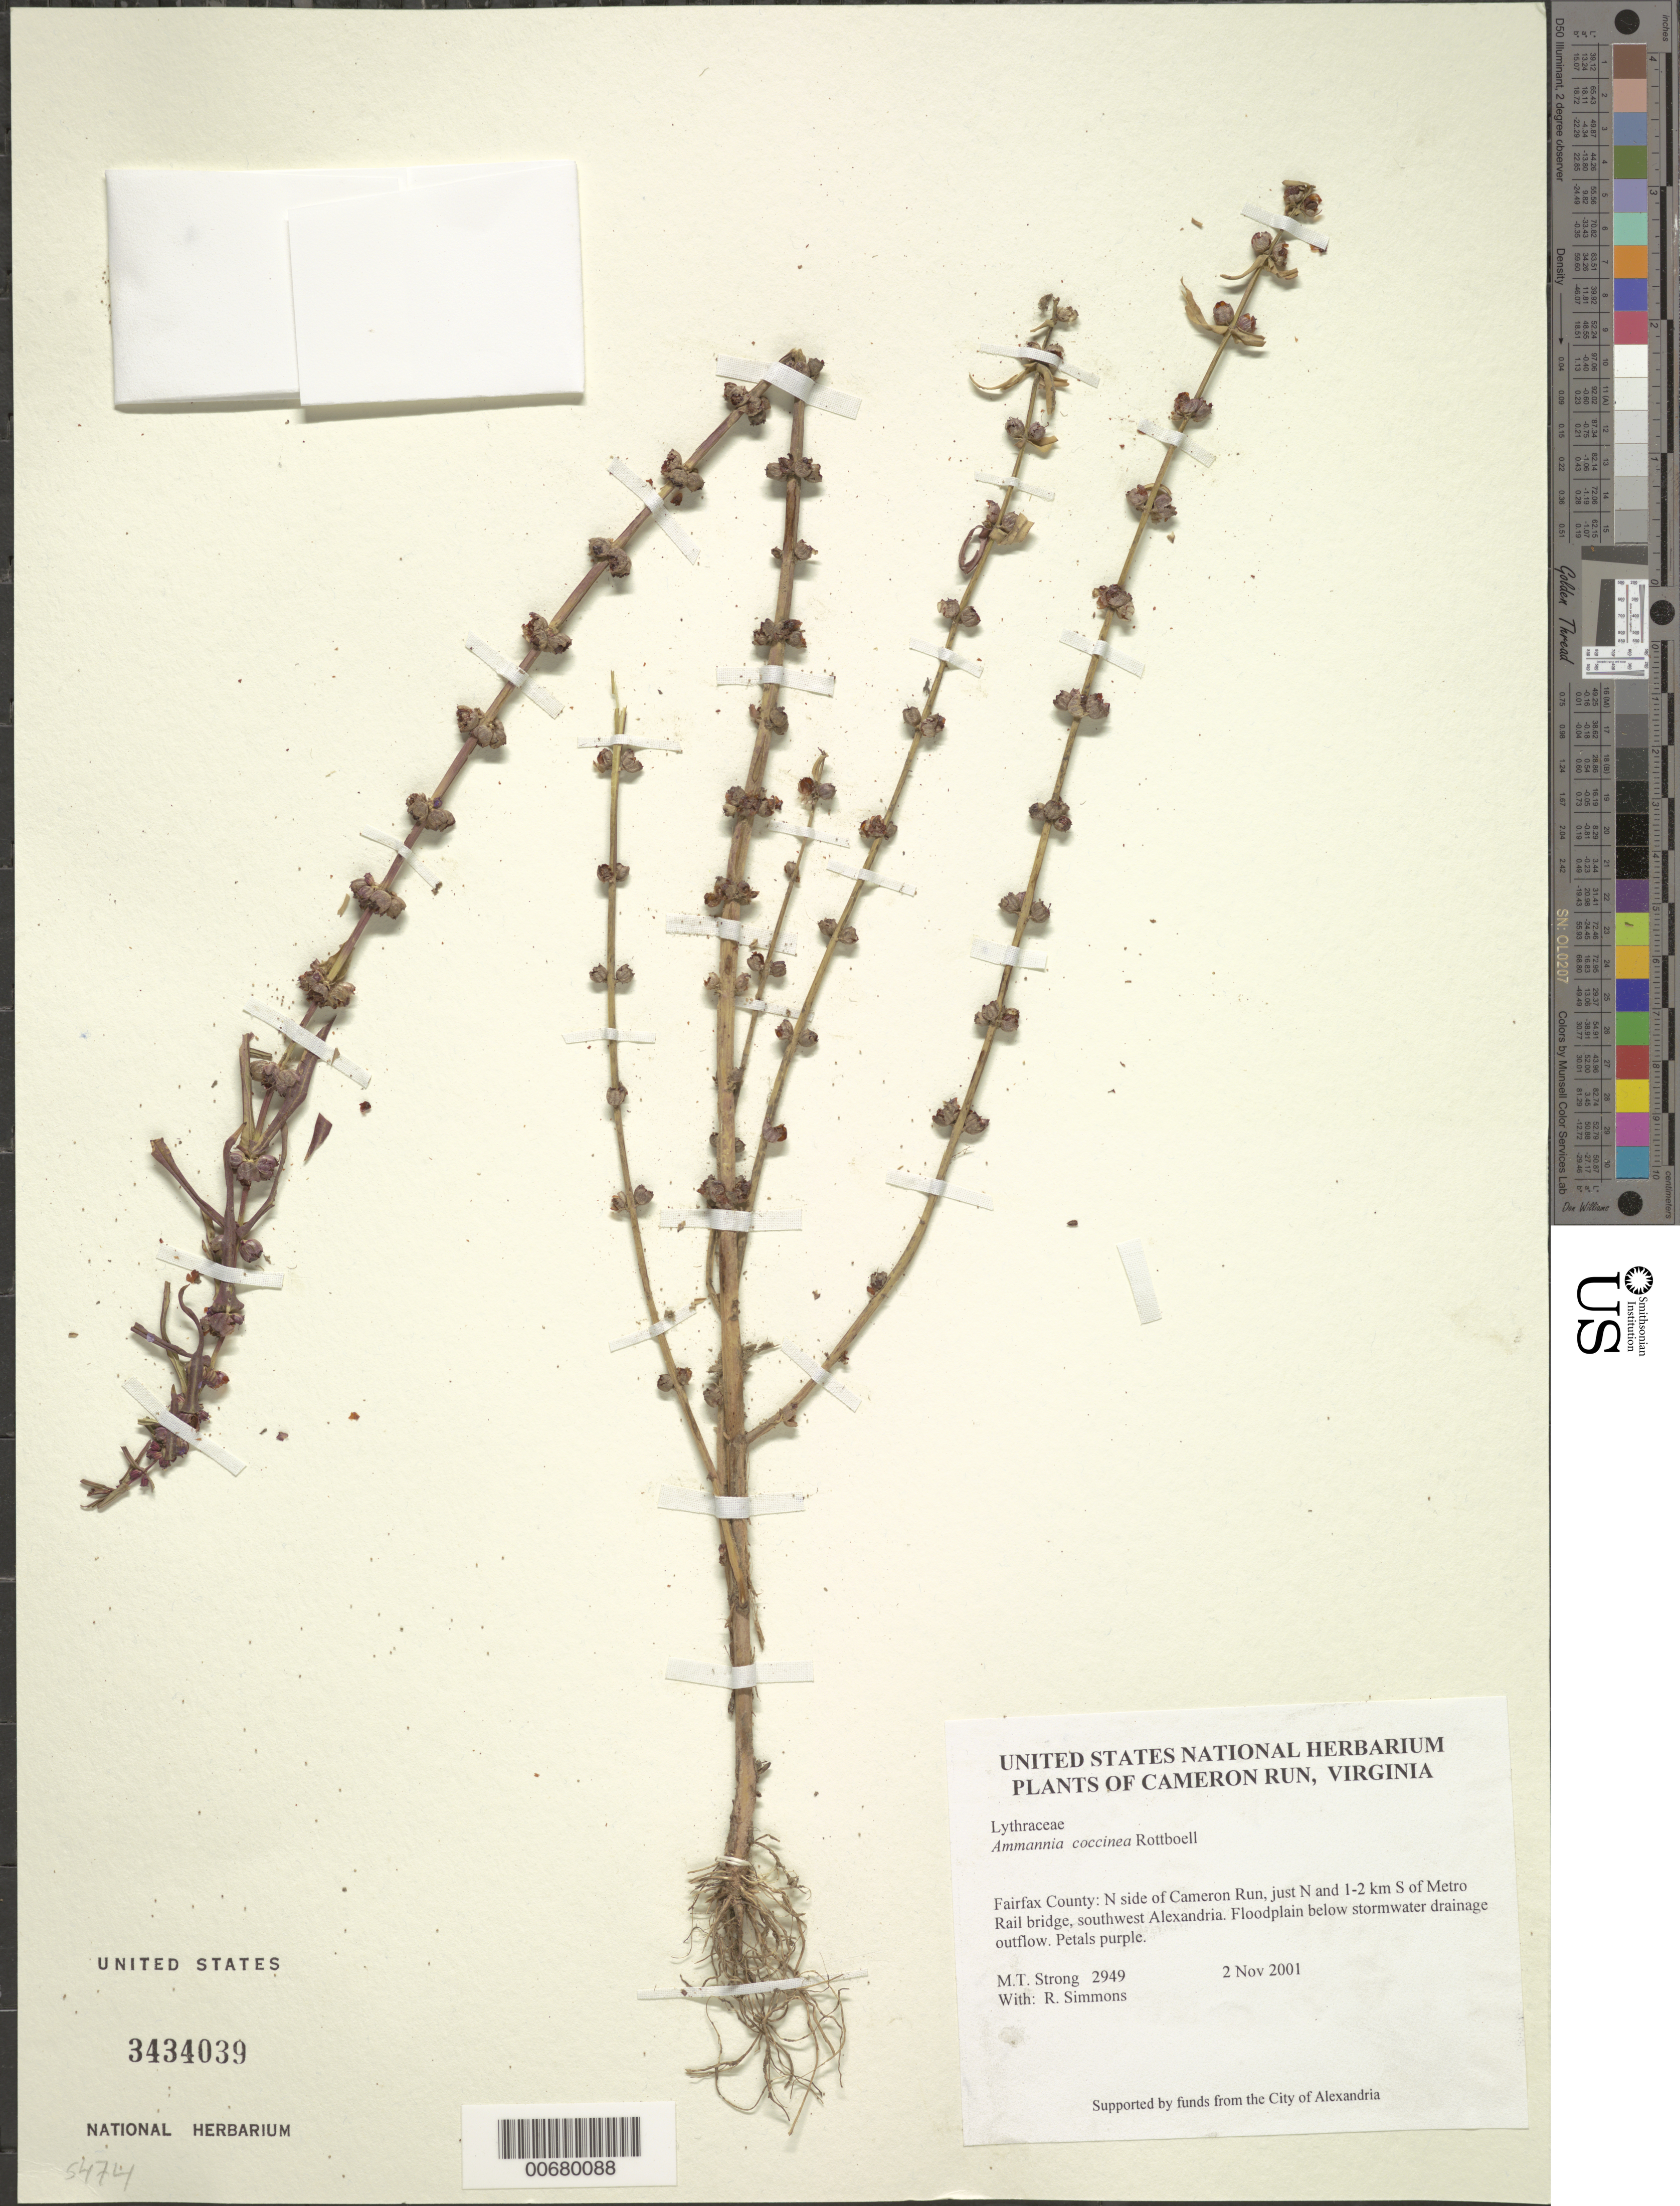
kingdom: Plantae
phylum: Tracheophyta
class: Magnoliopsida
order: Myrtales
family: Lythraceae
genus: Ammannia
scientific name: Ammannia coccinea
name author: Rottb.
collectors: M. T. Strong & R. Simmons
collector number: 2949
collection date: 2001-11-02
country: United States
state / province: Virginia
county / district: Fairfax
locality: Cameron Run, Fairfax County: N side of Cameron Run, just N and 1-2 km S of Metro Rail bridge, southwest Alexandria.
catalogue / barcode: US 3434039